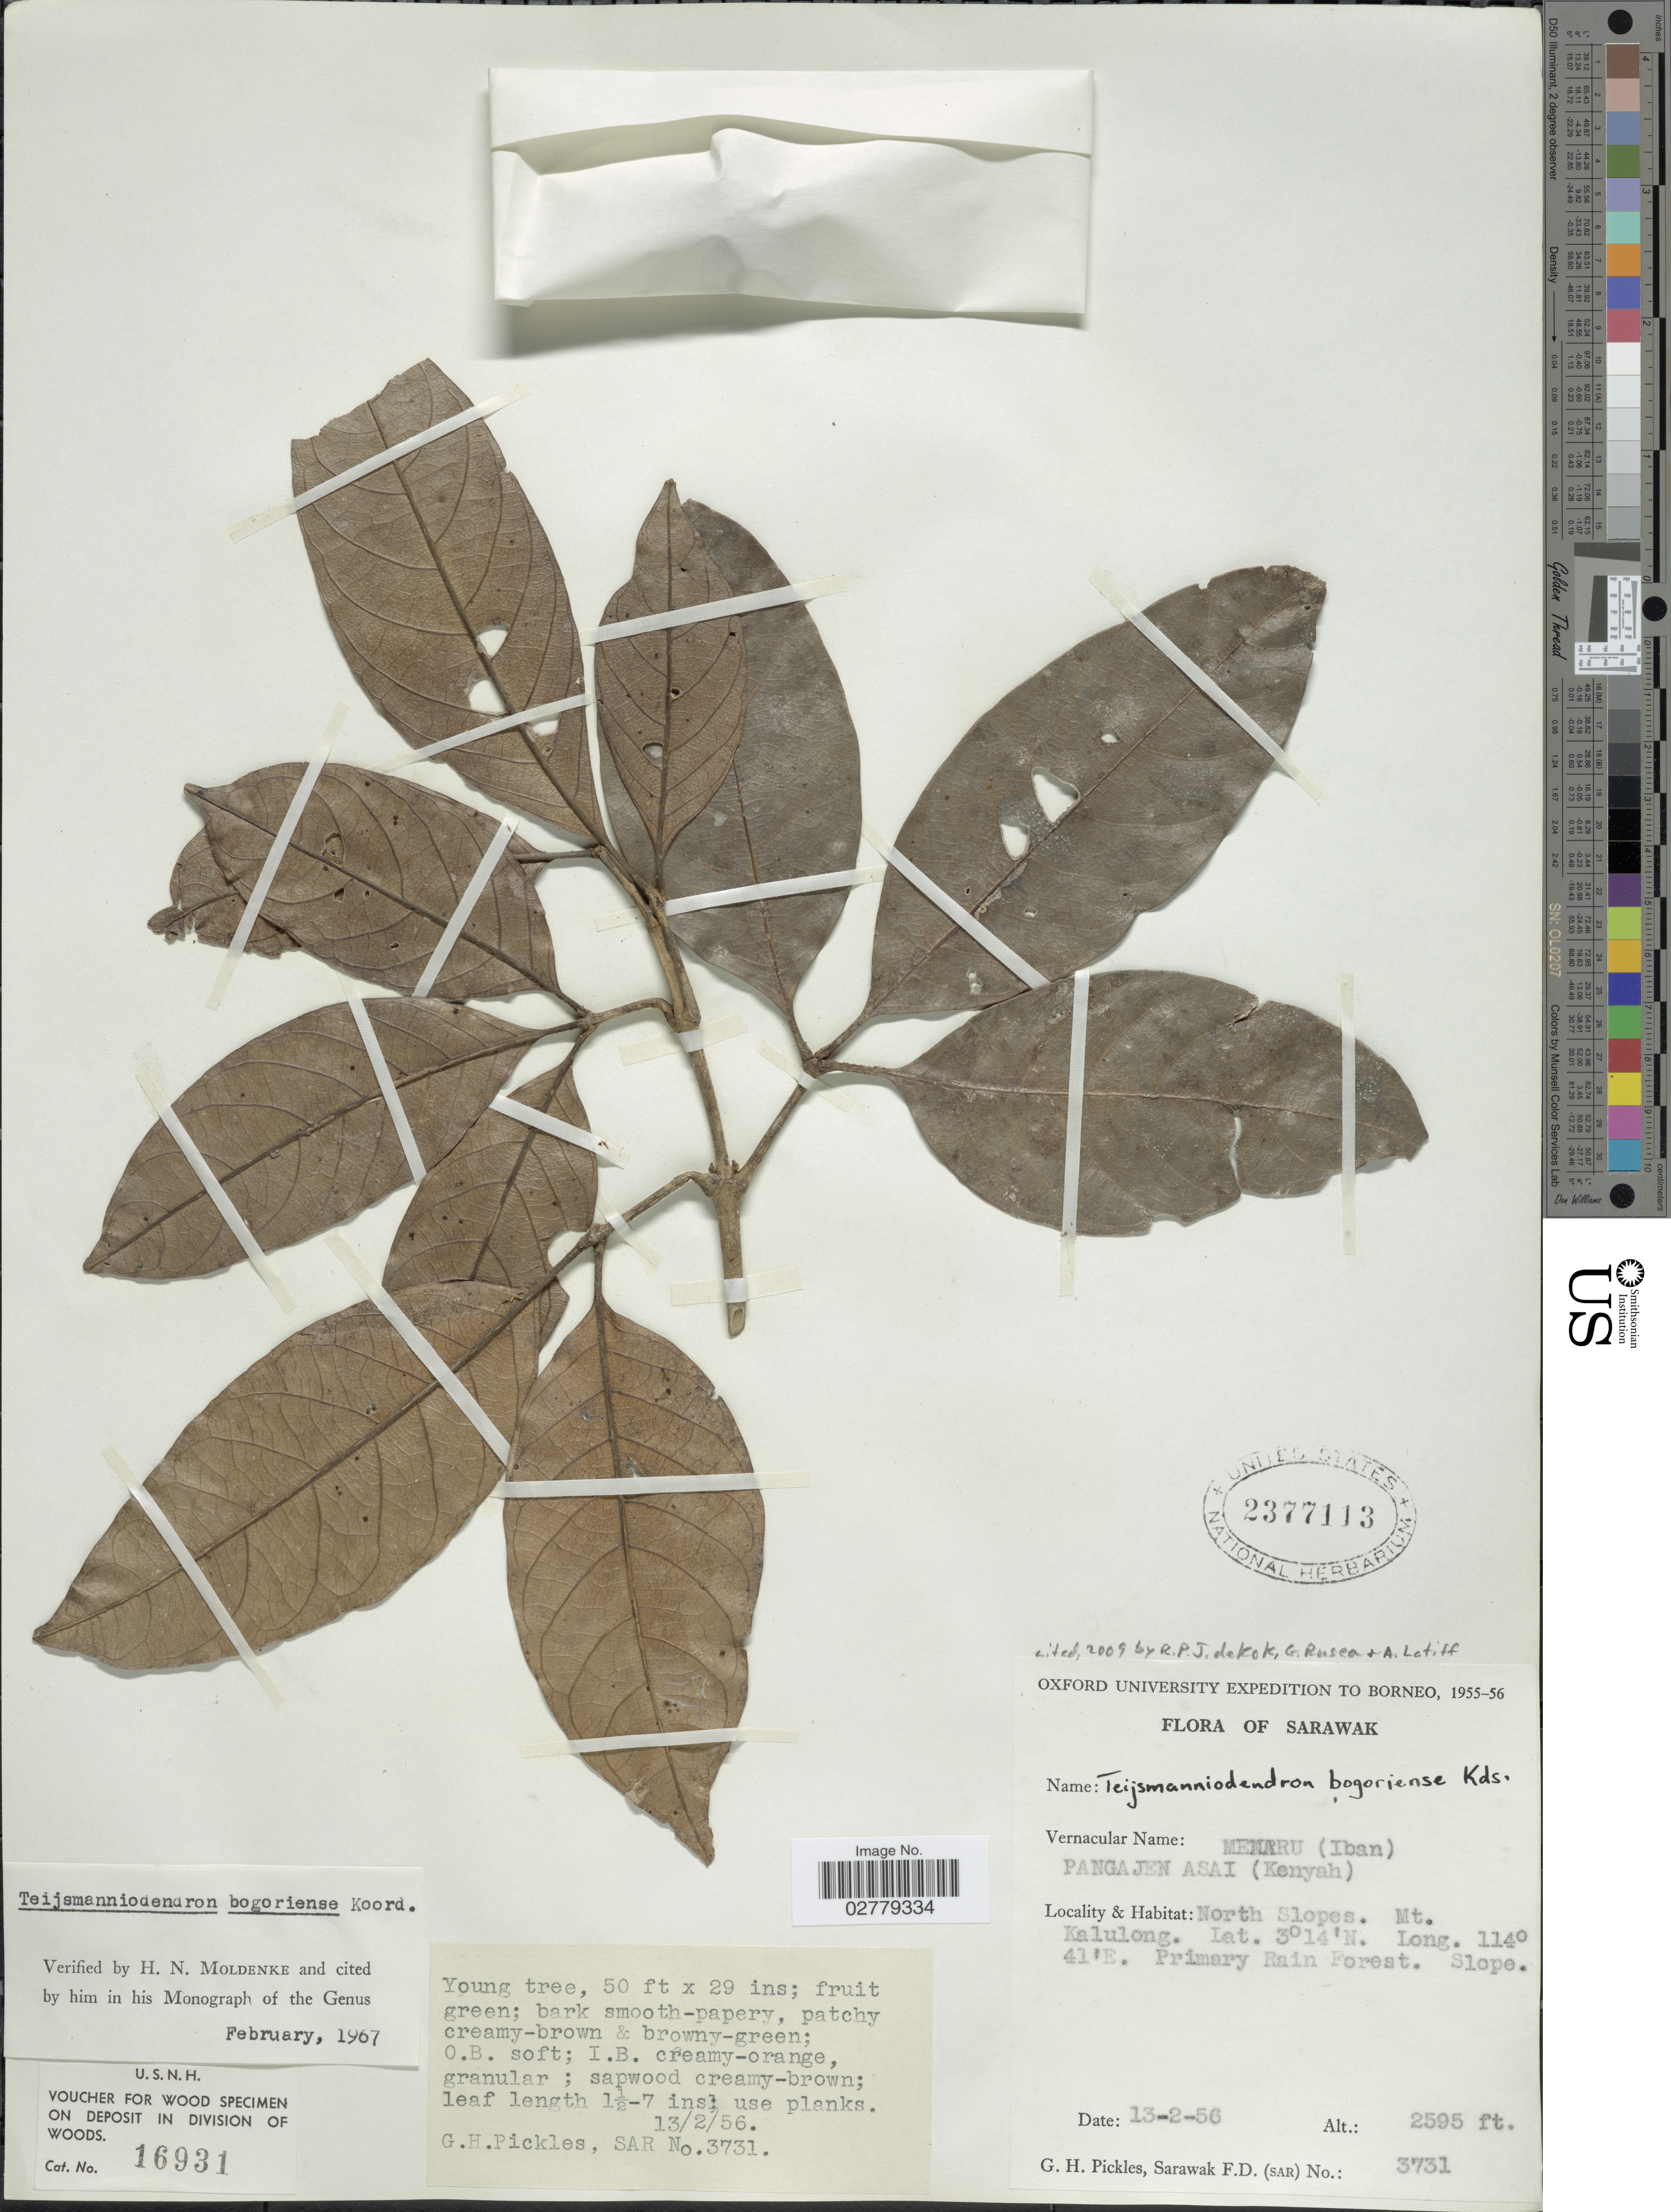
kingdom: Plantae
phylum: Tracheophyta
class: Magnoliopsida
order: Lamiales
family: Lamiaceae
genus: Teijsmanniodendron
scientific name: Teijsmanniodendron bogoriense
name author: Koord.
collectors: G. Pickles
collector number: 3731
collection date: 1956-02-13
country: Malaysia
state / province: Sarawak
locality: Borneo. North Slopes. Mt. Kalulong.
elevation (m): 791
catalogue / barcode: US 2377113